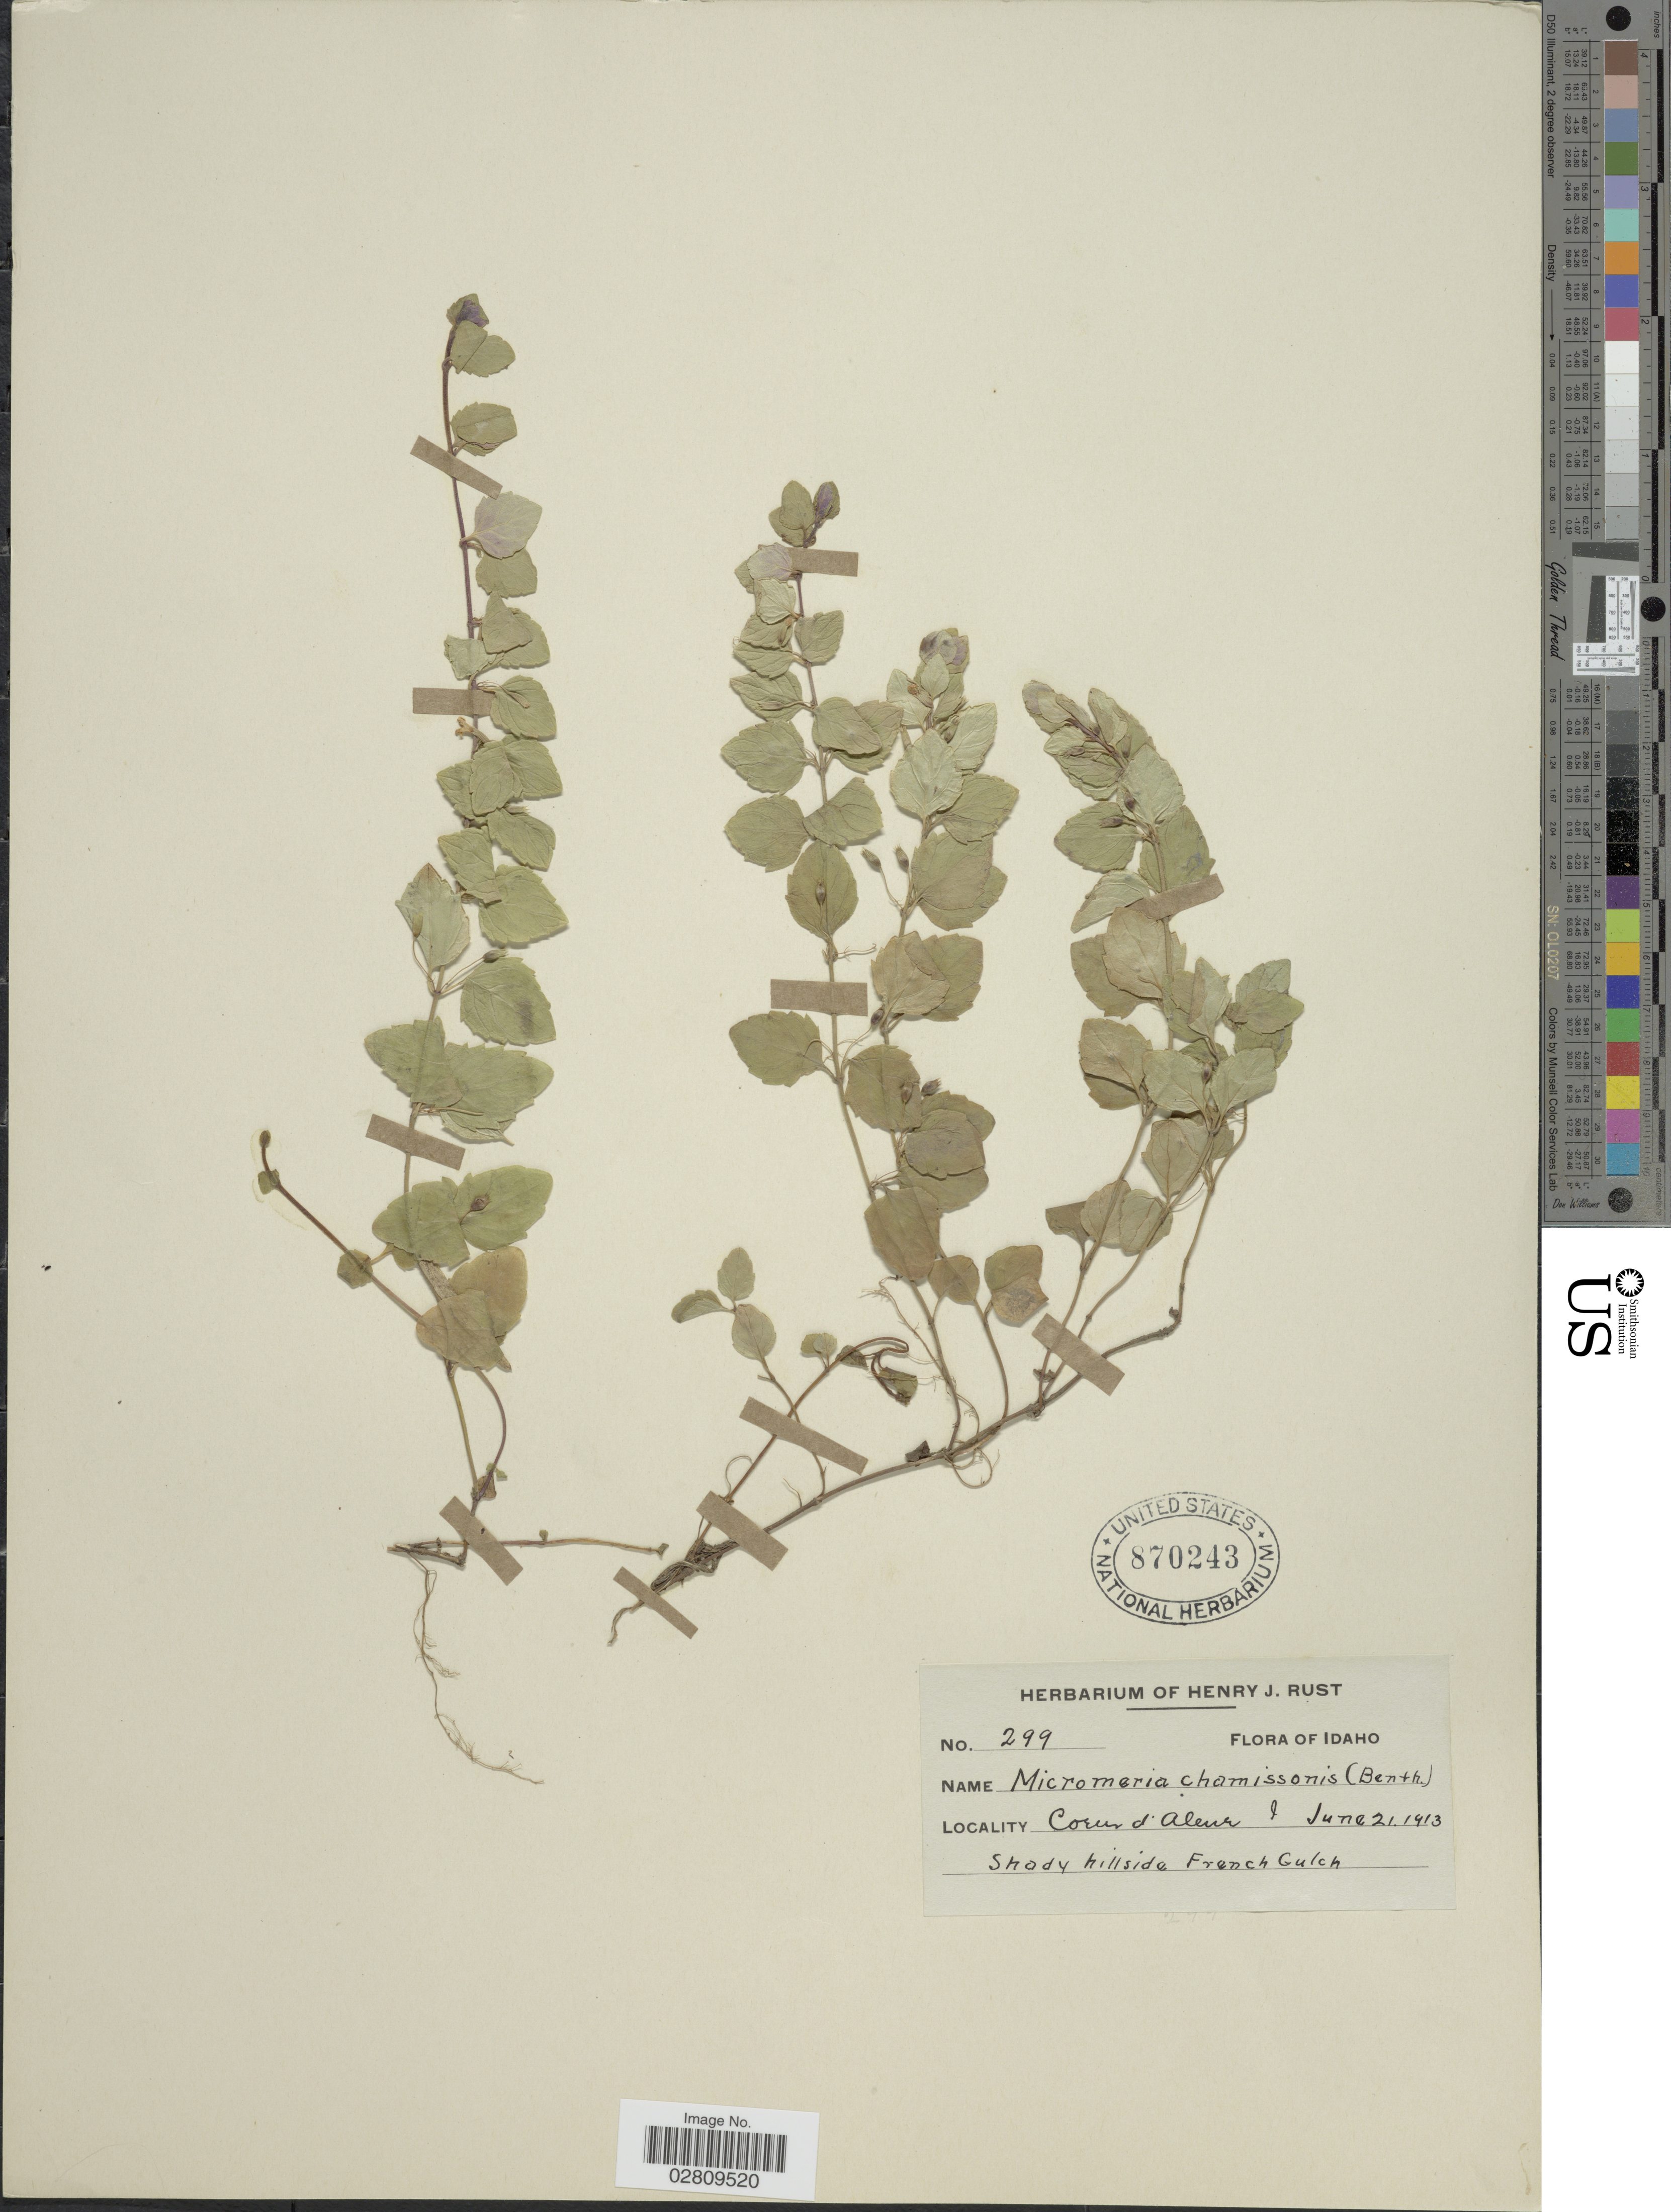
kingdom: Plantae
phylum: Tracheophyta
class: Magnoliopsida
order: Lamiales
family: Lamiaceae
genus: Micromeria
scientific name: Micromeria douglasii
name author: Benth.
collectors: ex herb. Henry J. Rust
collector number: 299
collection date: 1913-06-21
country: United States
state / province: Idaho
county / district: Kootenai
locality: Coeur d'Alene & shady hillside French Gulch.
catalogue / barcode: US 870243